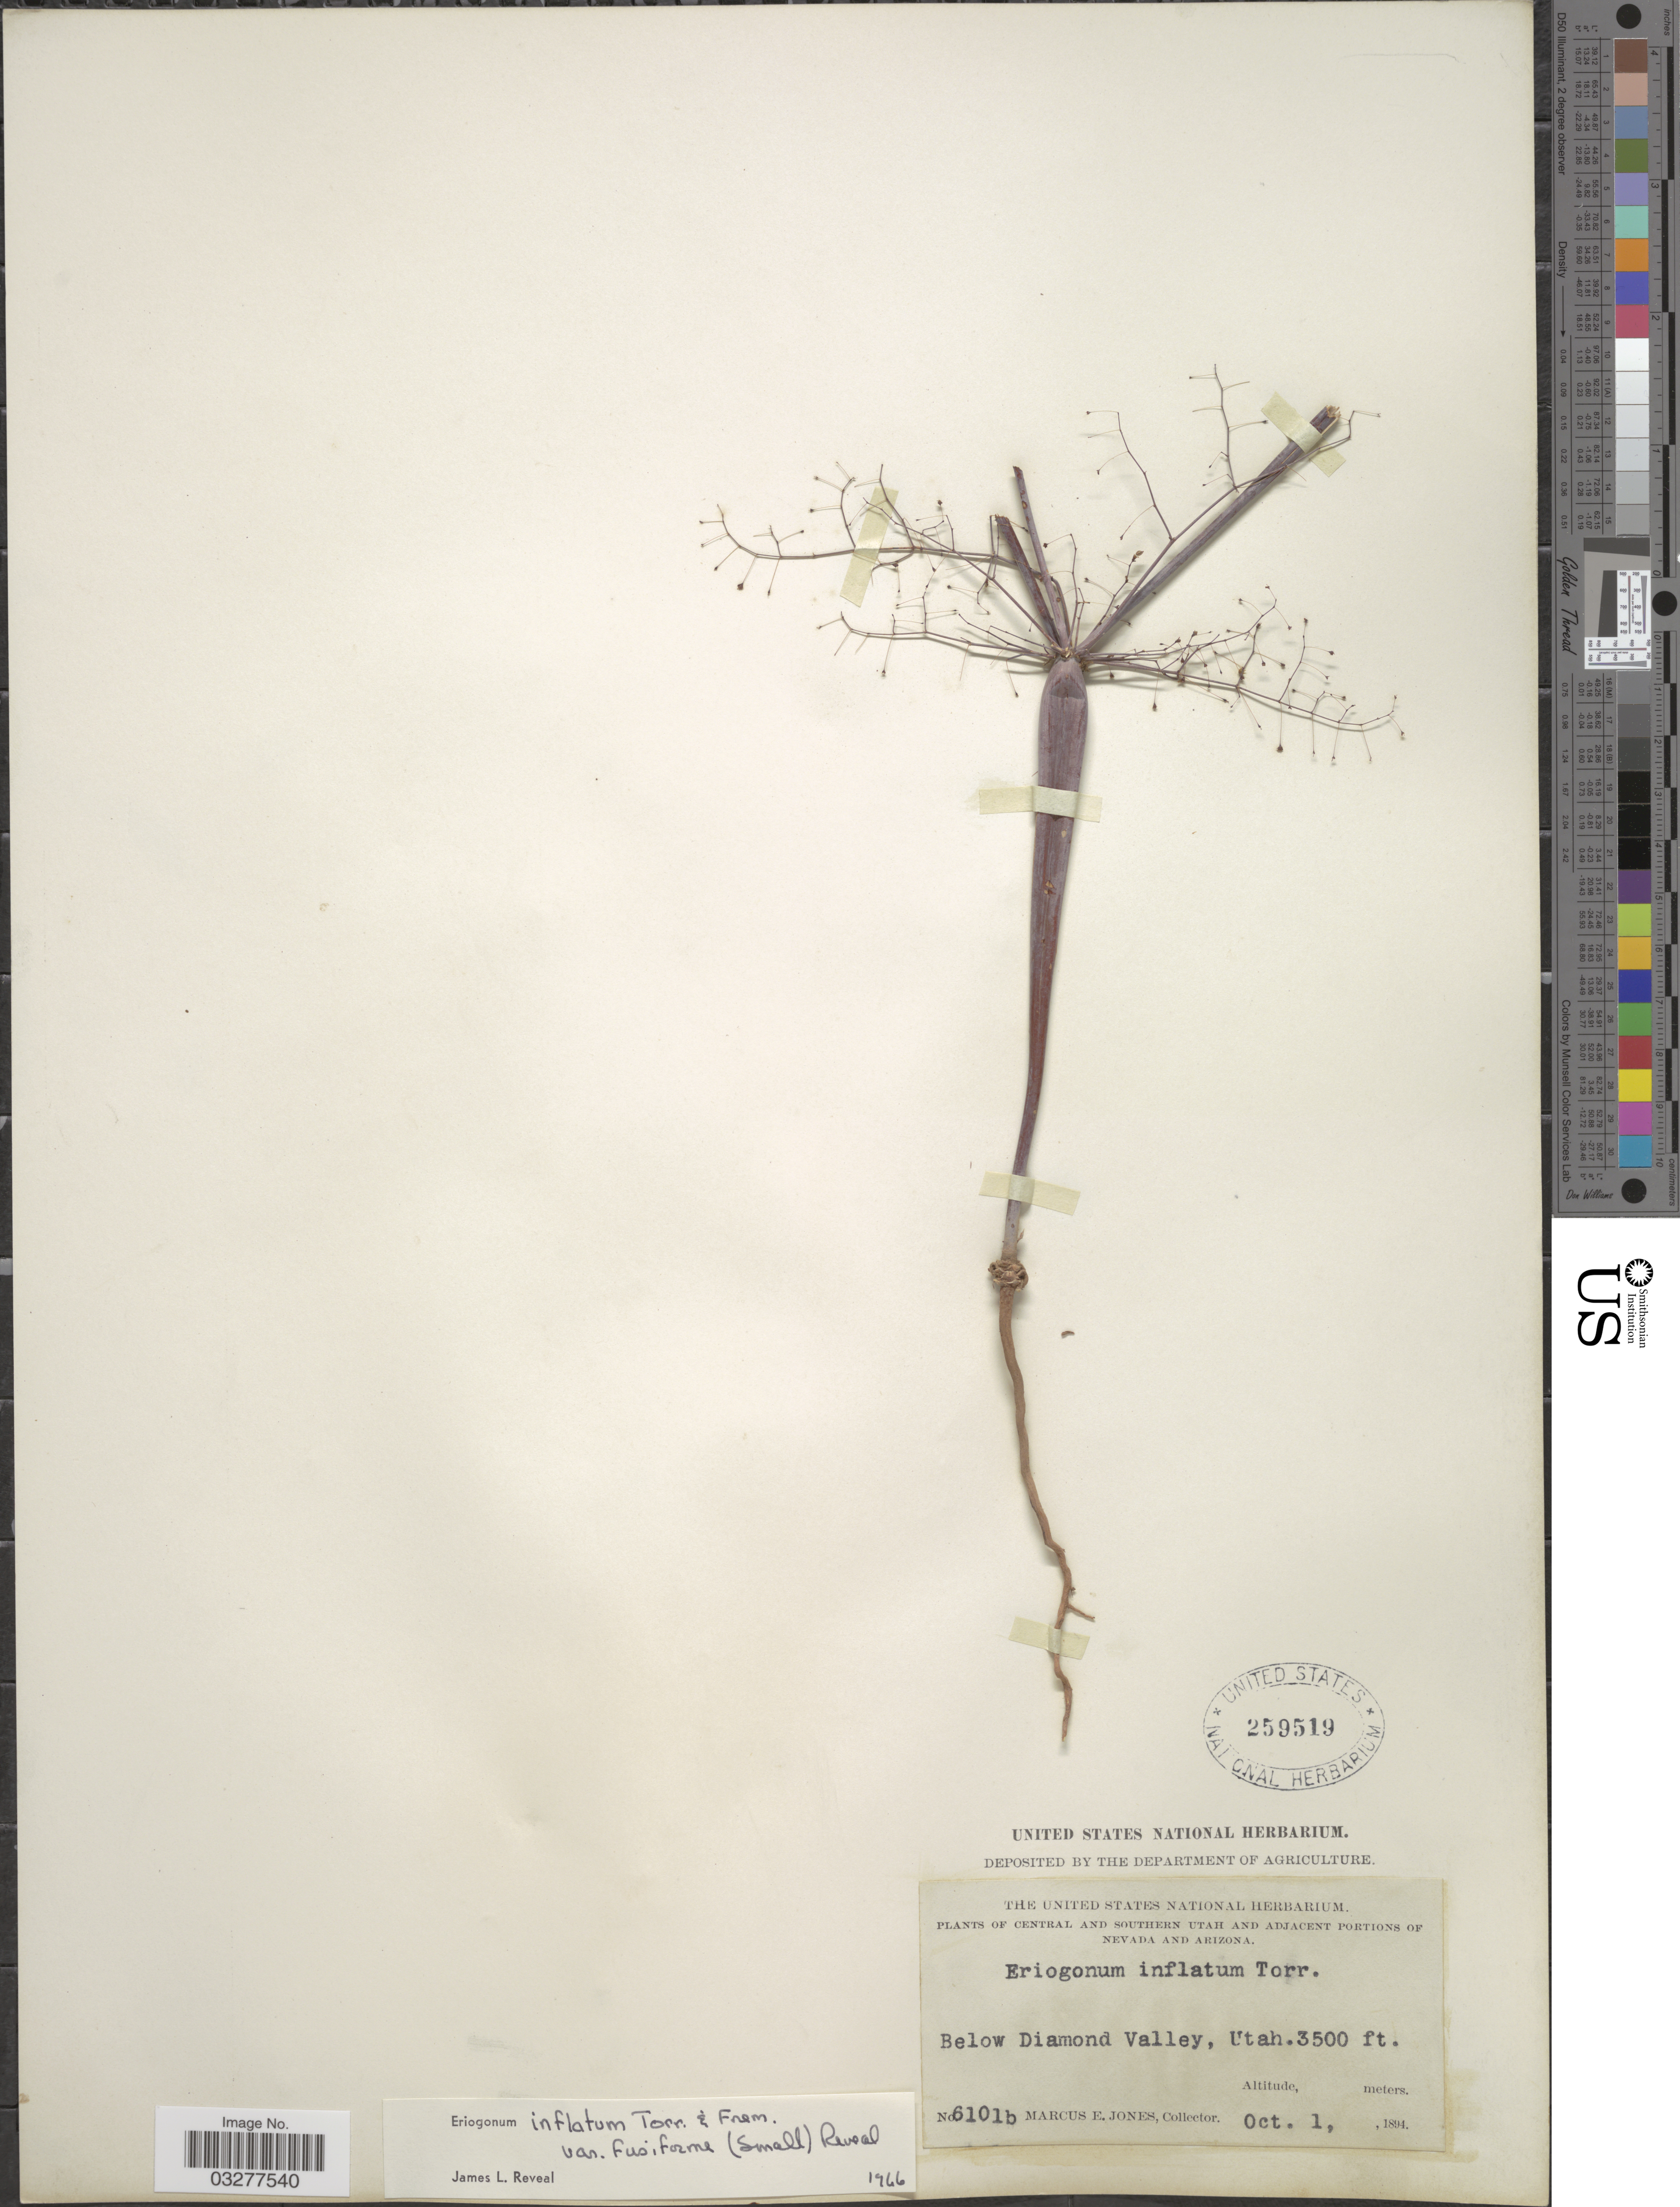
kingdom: Plantae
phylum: Tracheophyta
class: Magnoliopsida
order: Caryophyllales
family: Polygonaceae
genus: Eriogonum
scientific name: Eriogonum inflatum var. fusiforme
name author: (Small) Reveal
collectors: M. E. Jones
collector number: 6101b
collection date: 1894-10-01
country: United States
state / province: Utah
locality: Central and Southern Utah, Below Diamond Valley.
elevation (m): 1067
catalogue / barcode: US 259519